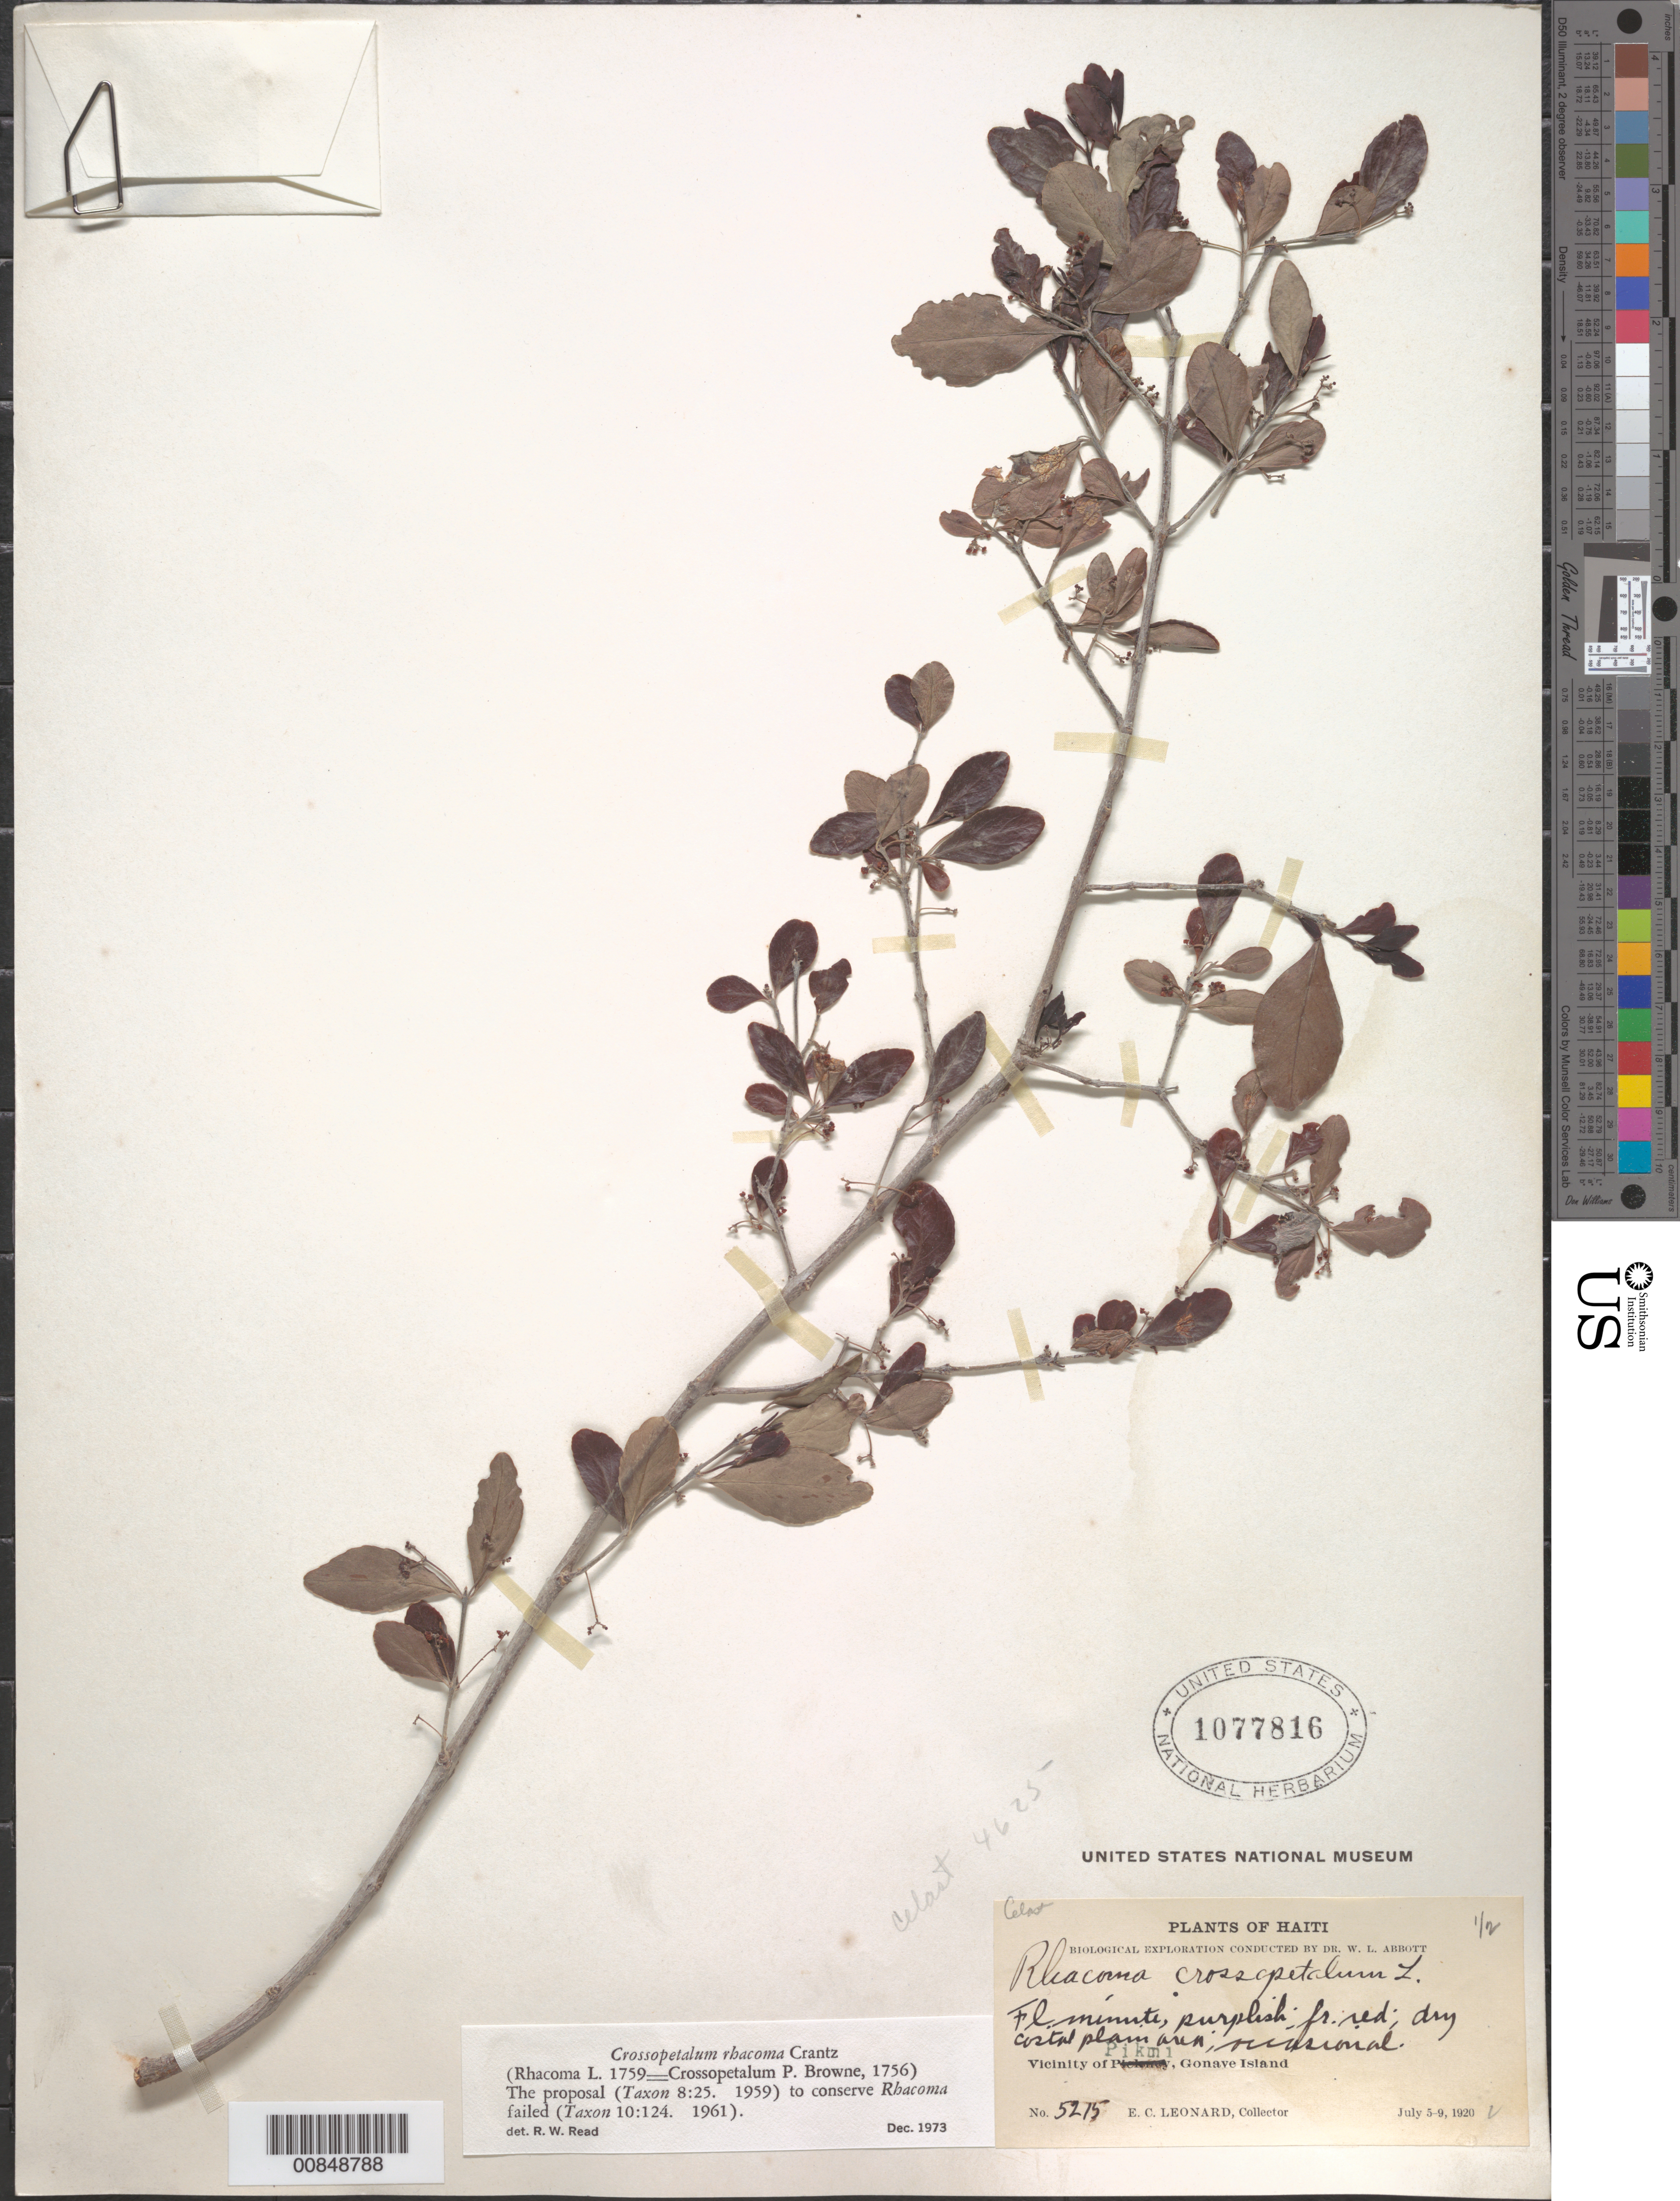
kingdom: Plantae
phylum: Tracheophyta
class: Magnoliopsida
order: Celastrales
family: Celastraceae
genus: Crossopetalum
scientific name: Crossopetalum rhacoma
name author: Crantz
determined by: Read, Robert W., (US), NMNH (UNITED STATES)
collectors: E. C. Leonard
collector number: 5215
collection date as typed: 05 Jul 1920 to 09 Jul 1920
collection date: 1920-07-05/1920-07-09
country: Haiti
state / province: Ouest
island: Île de la Gonâve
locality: Vicinity of Pikmi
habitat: Dry coastal plain area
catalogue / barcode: US 1077816